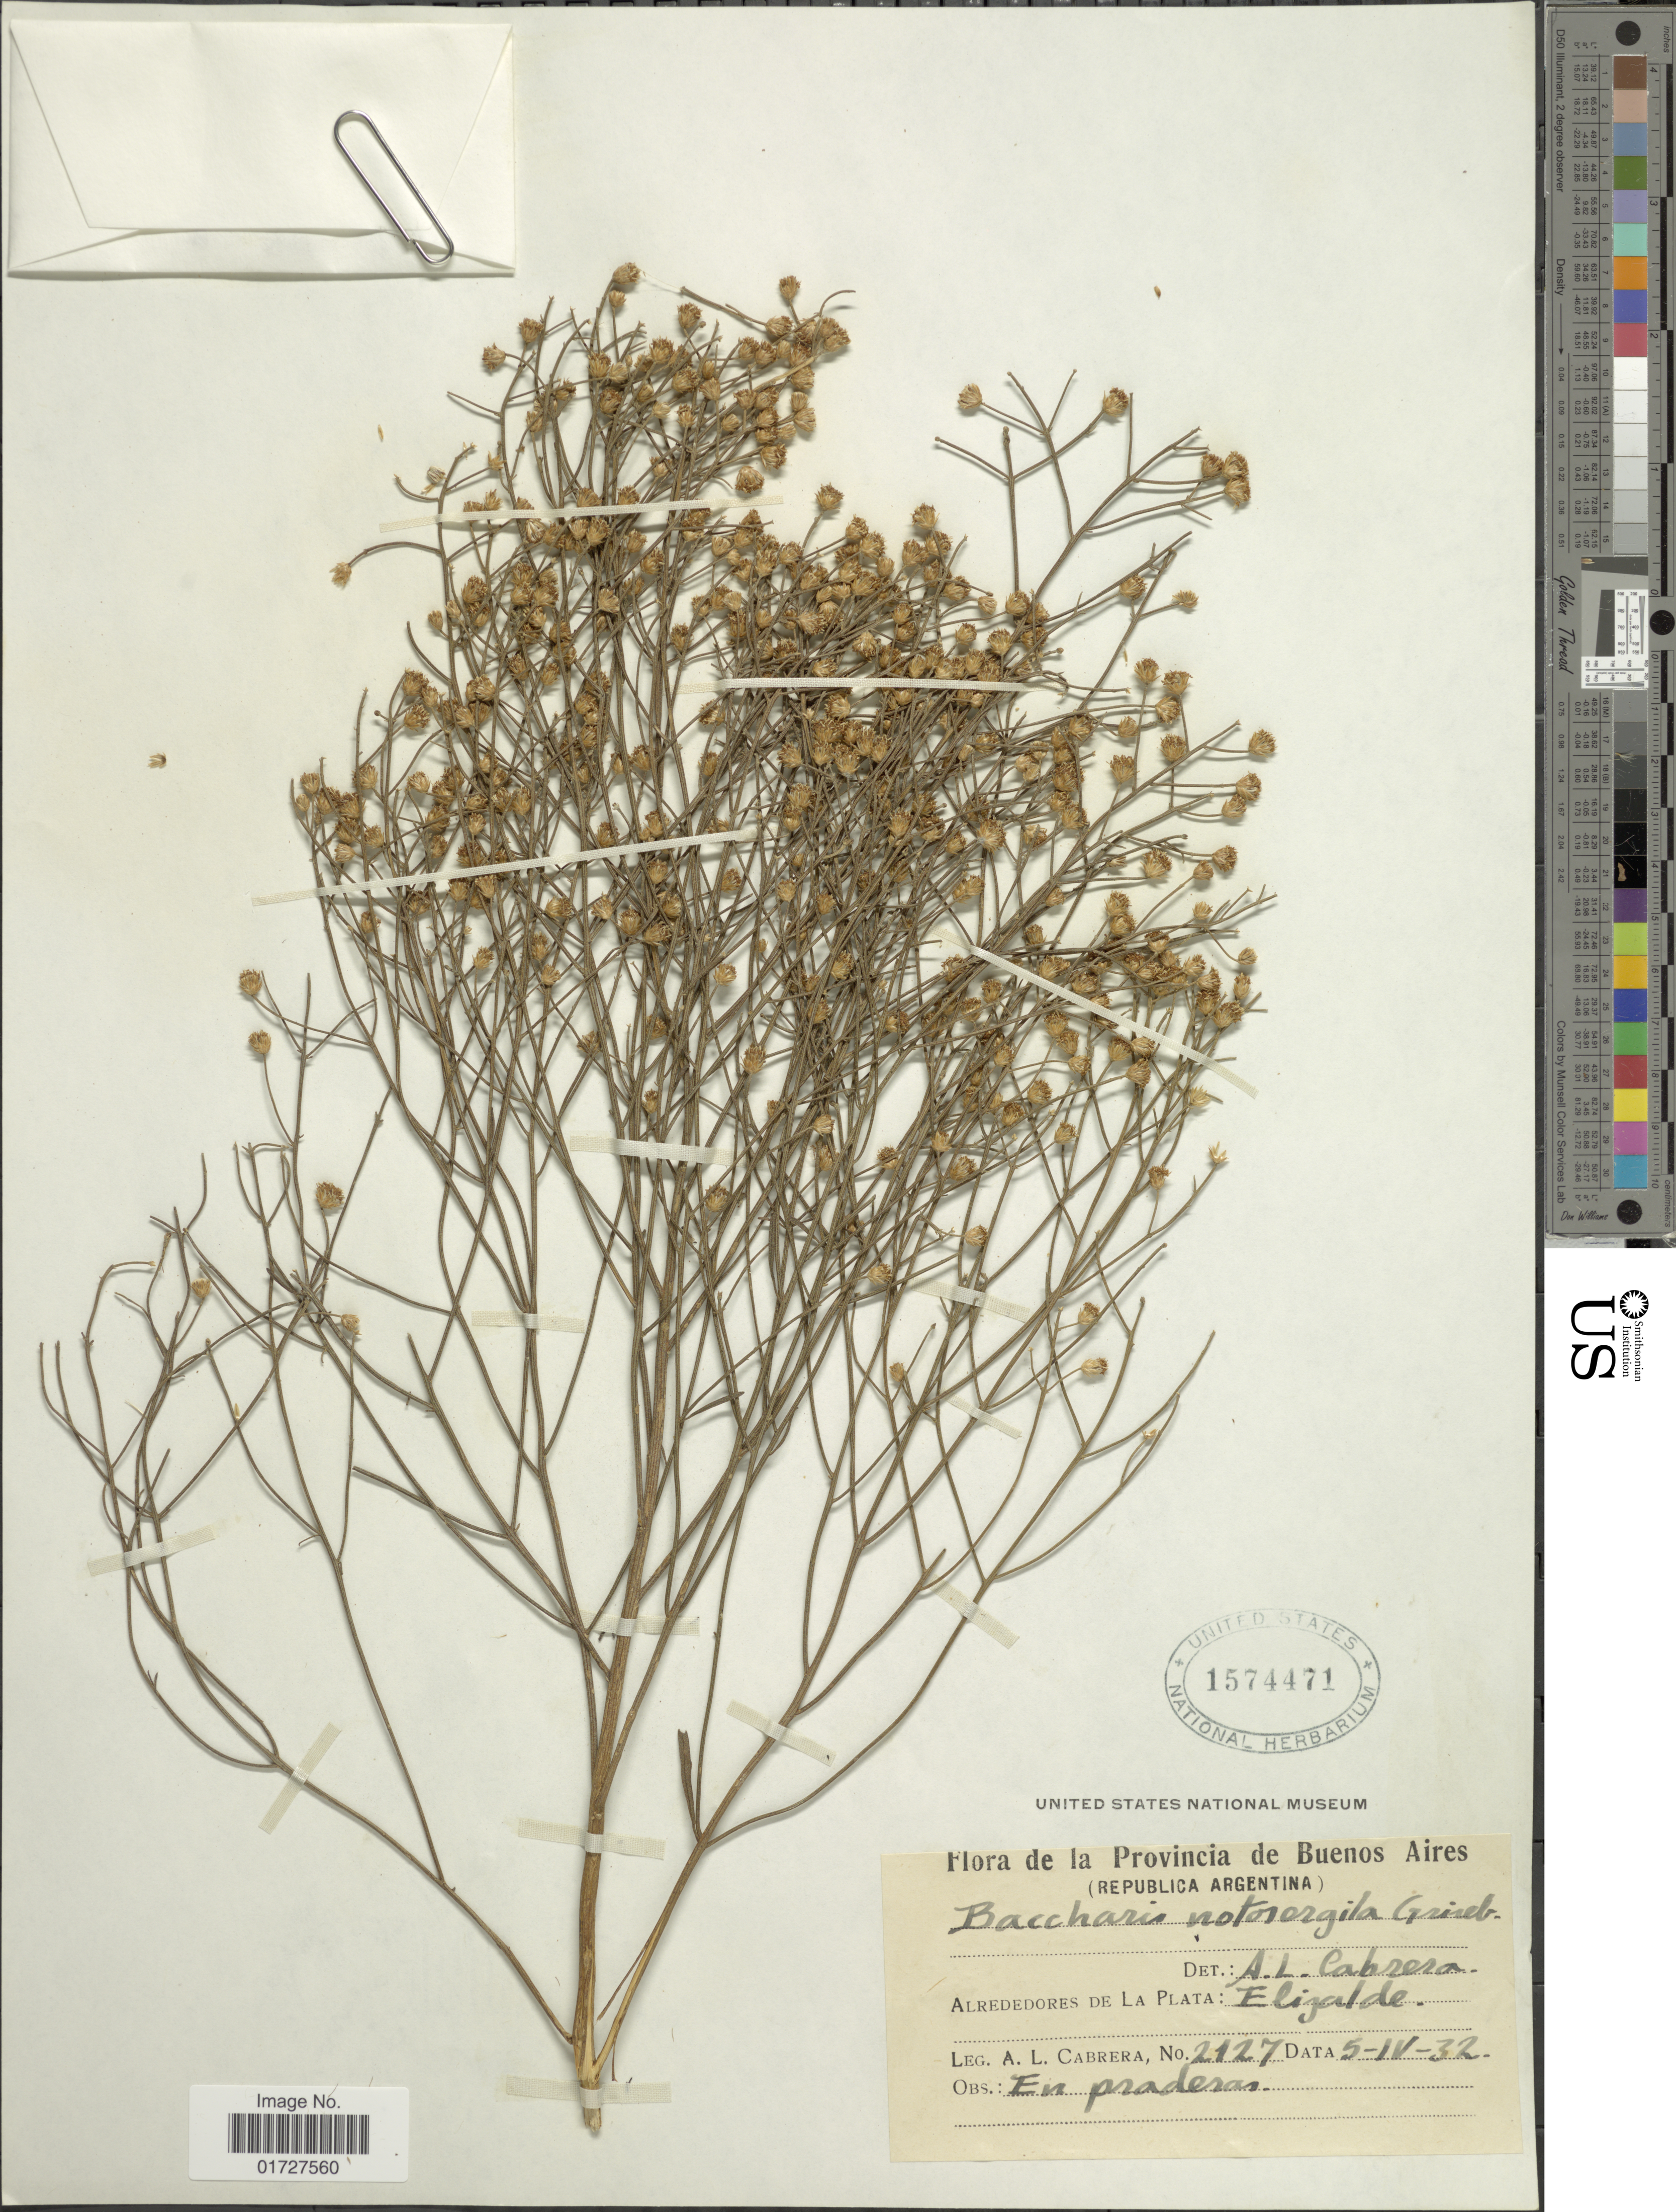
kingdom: Plantae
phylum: Tracheophyta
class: Magnoliopsida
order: Asterales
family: Asteraceae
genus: Baccharis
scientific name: Baccharis notosergila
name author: Griseb.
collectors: A. L. Cabrera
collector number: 2127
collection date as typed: Transcribed d/m/y: 5/4/32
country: Argentina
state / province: Buenos Aires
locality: Republica Argentina, alrededores de La Plata, Elizalde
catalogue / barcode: US 1574471